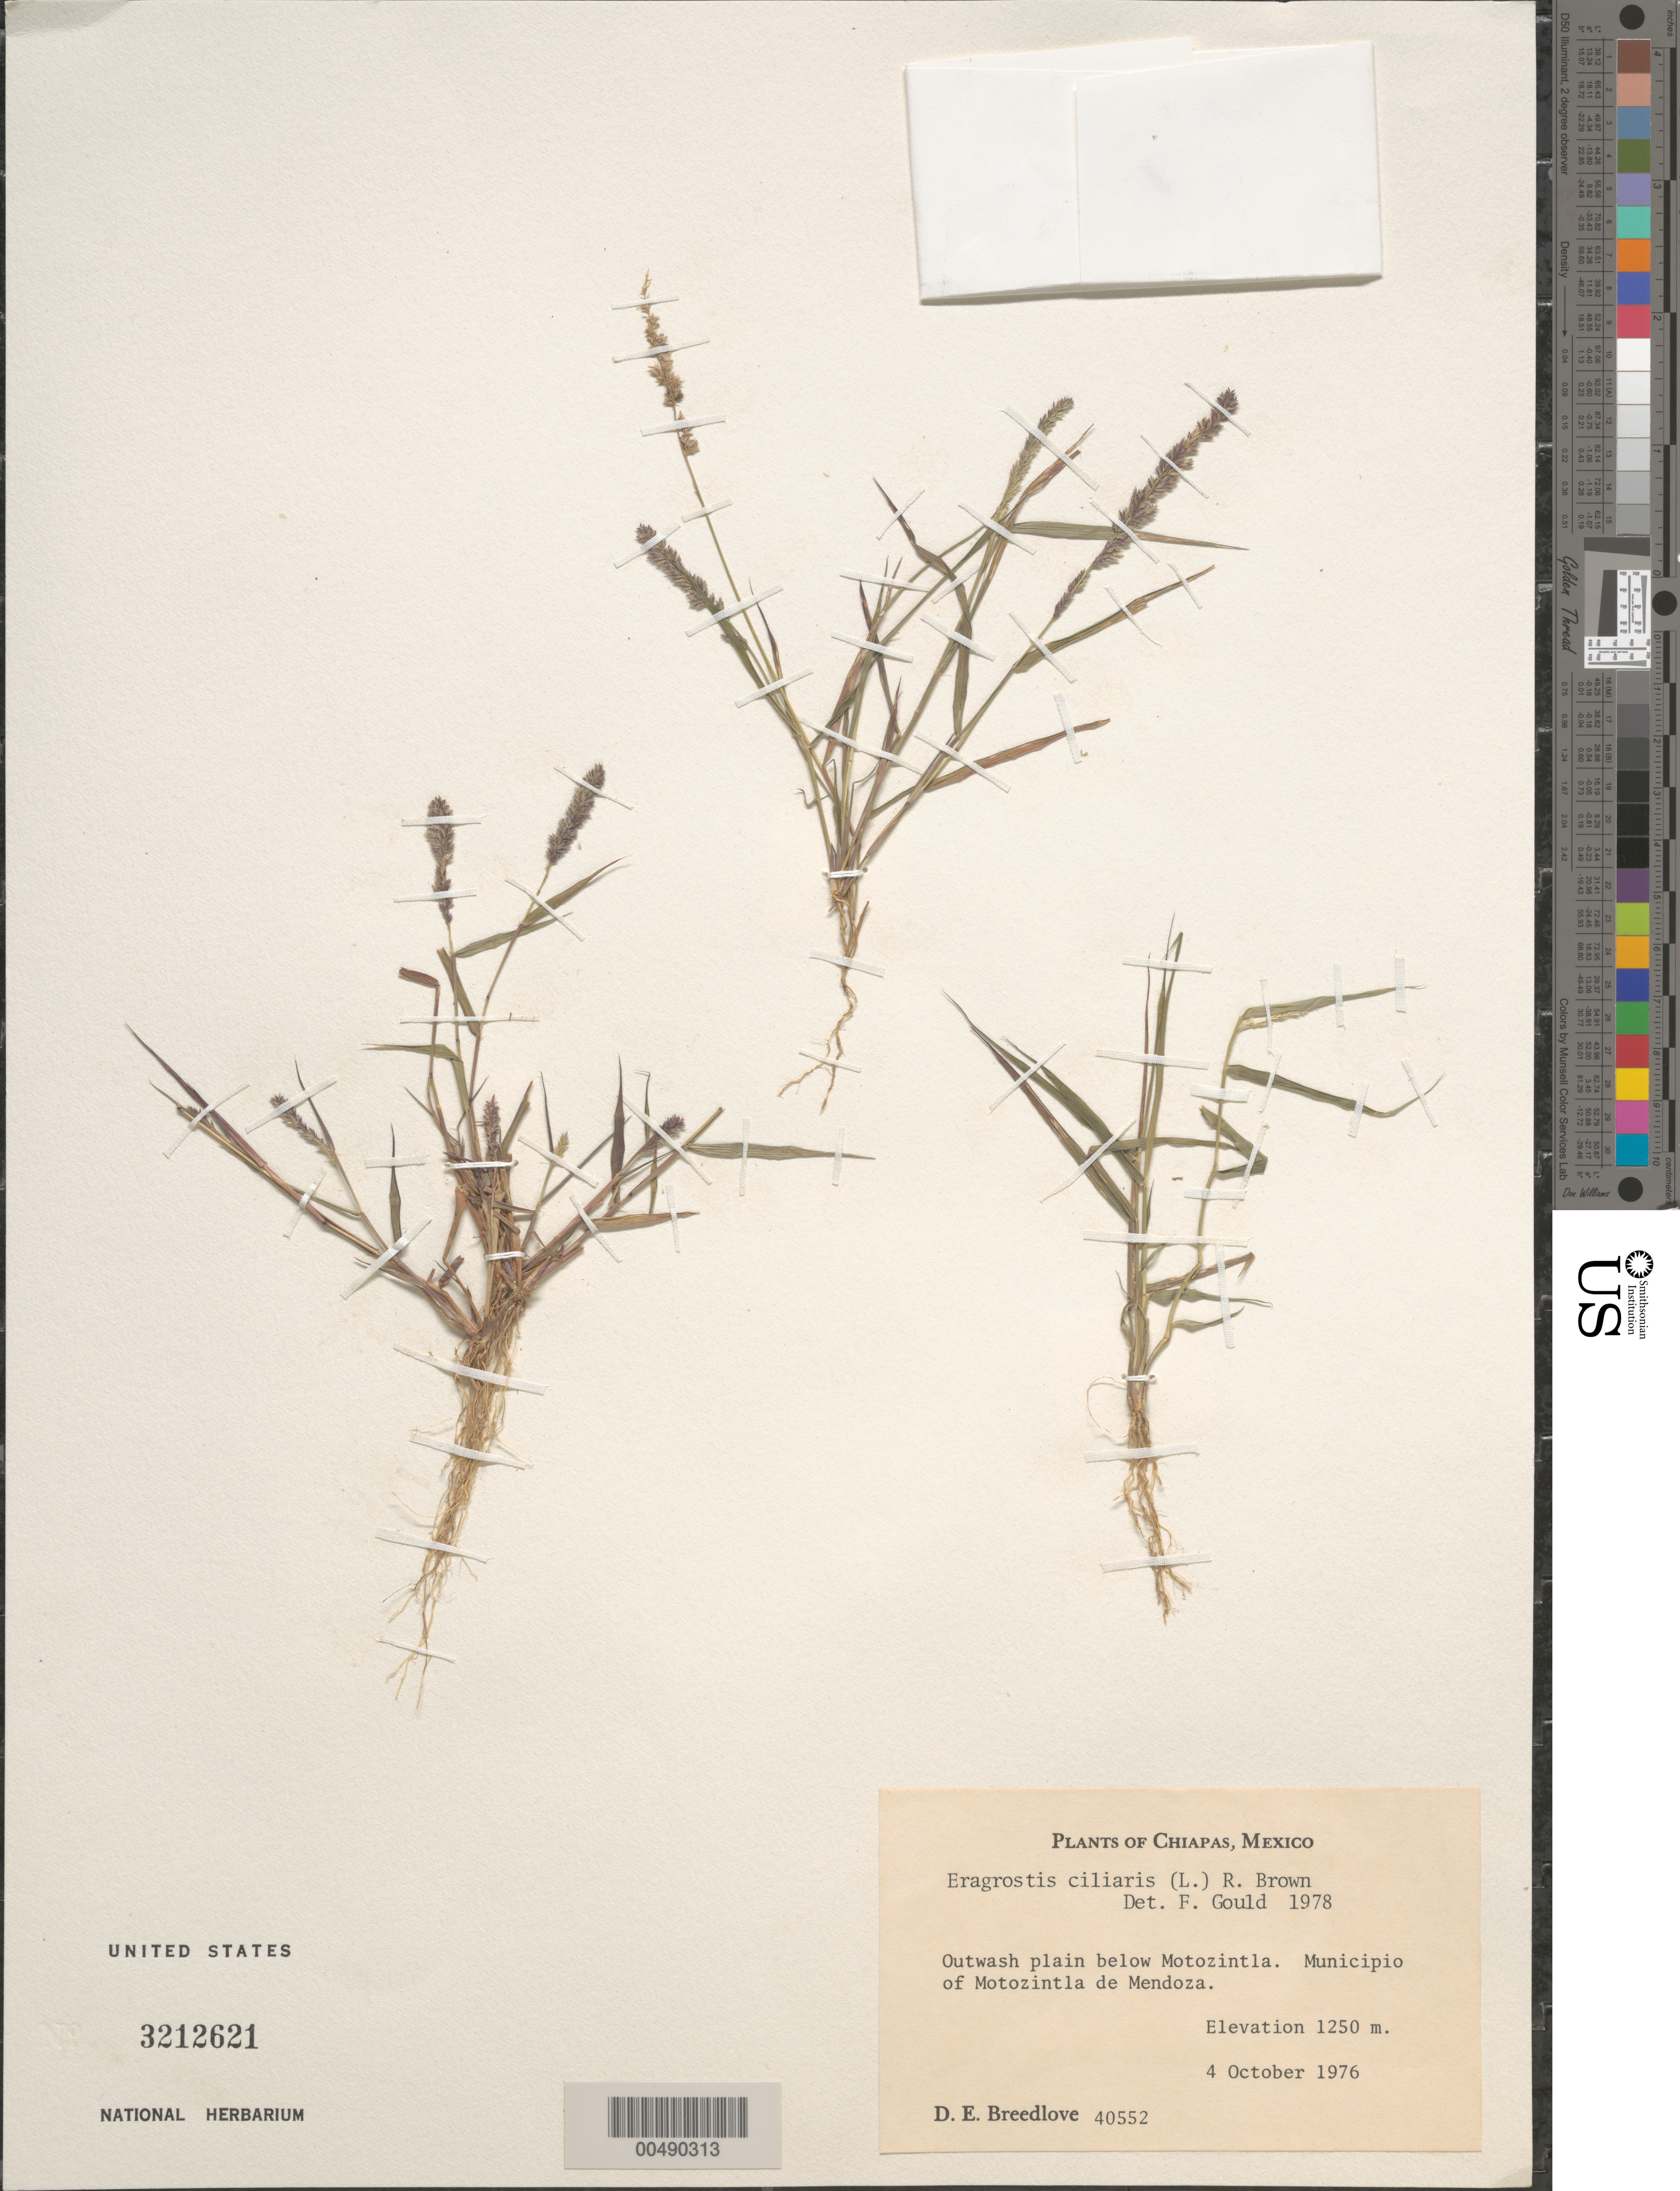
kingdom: Plantae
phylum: Tracheophyta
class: Liliopsida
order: Poales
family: Poaceae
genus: Eragrostis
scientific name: Eragrostis ciliaris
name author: (L.) R. Br.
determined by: Gould, F. W.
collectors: D. E. Breedlove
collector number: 40552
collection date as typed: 4 Oct 1976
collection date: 1976-10-04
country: Mexico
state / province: Chiapas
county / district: Motozintla de Mendoza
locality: Below Motozintla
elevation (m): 1250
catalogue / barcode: US 3212621